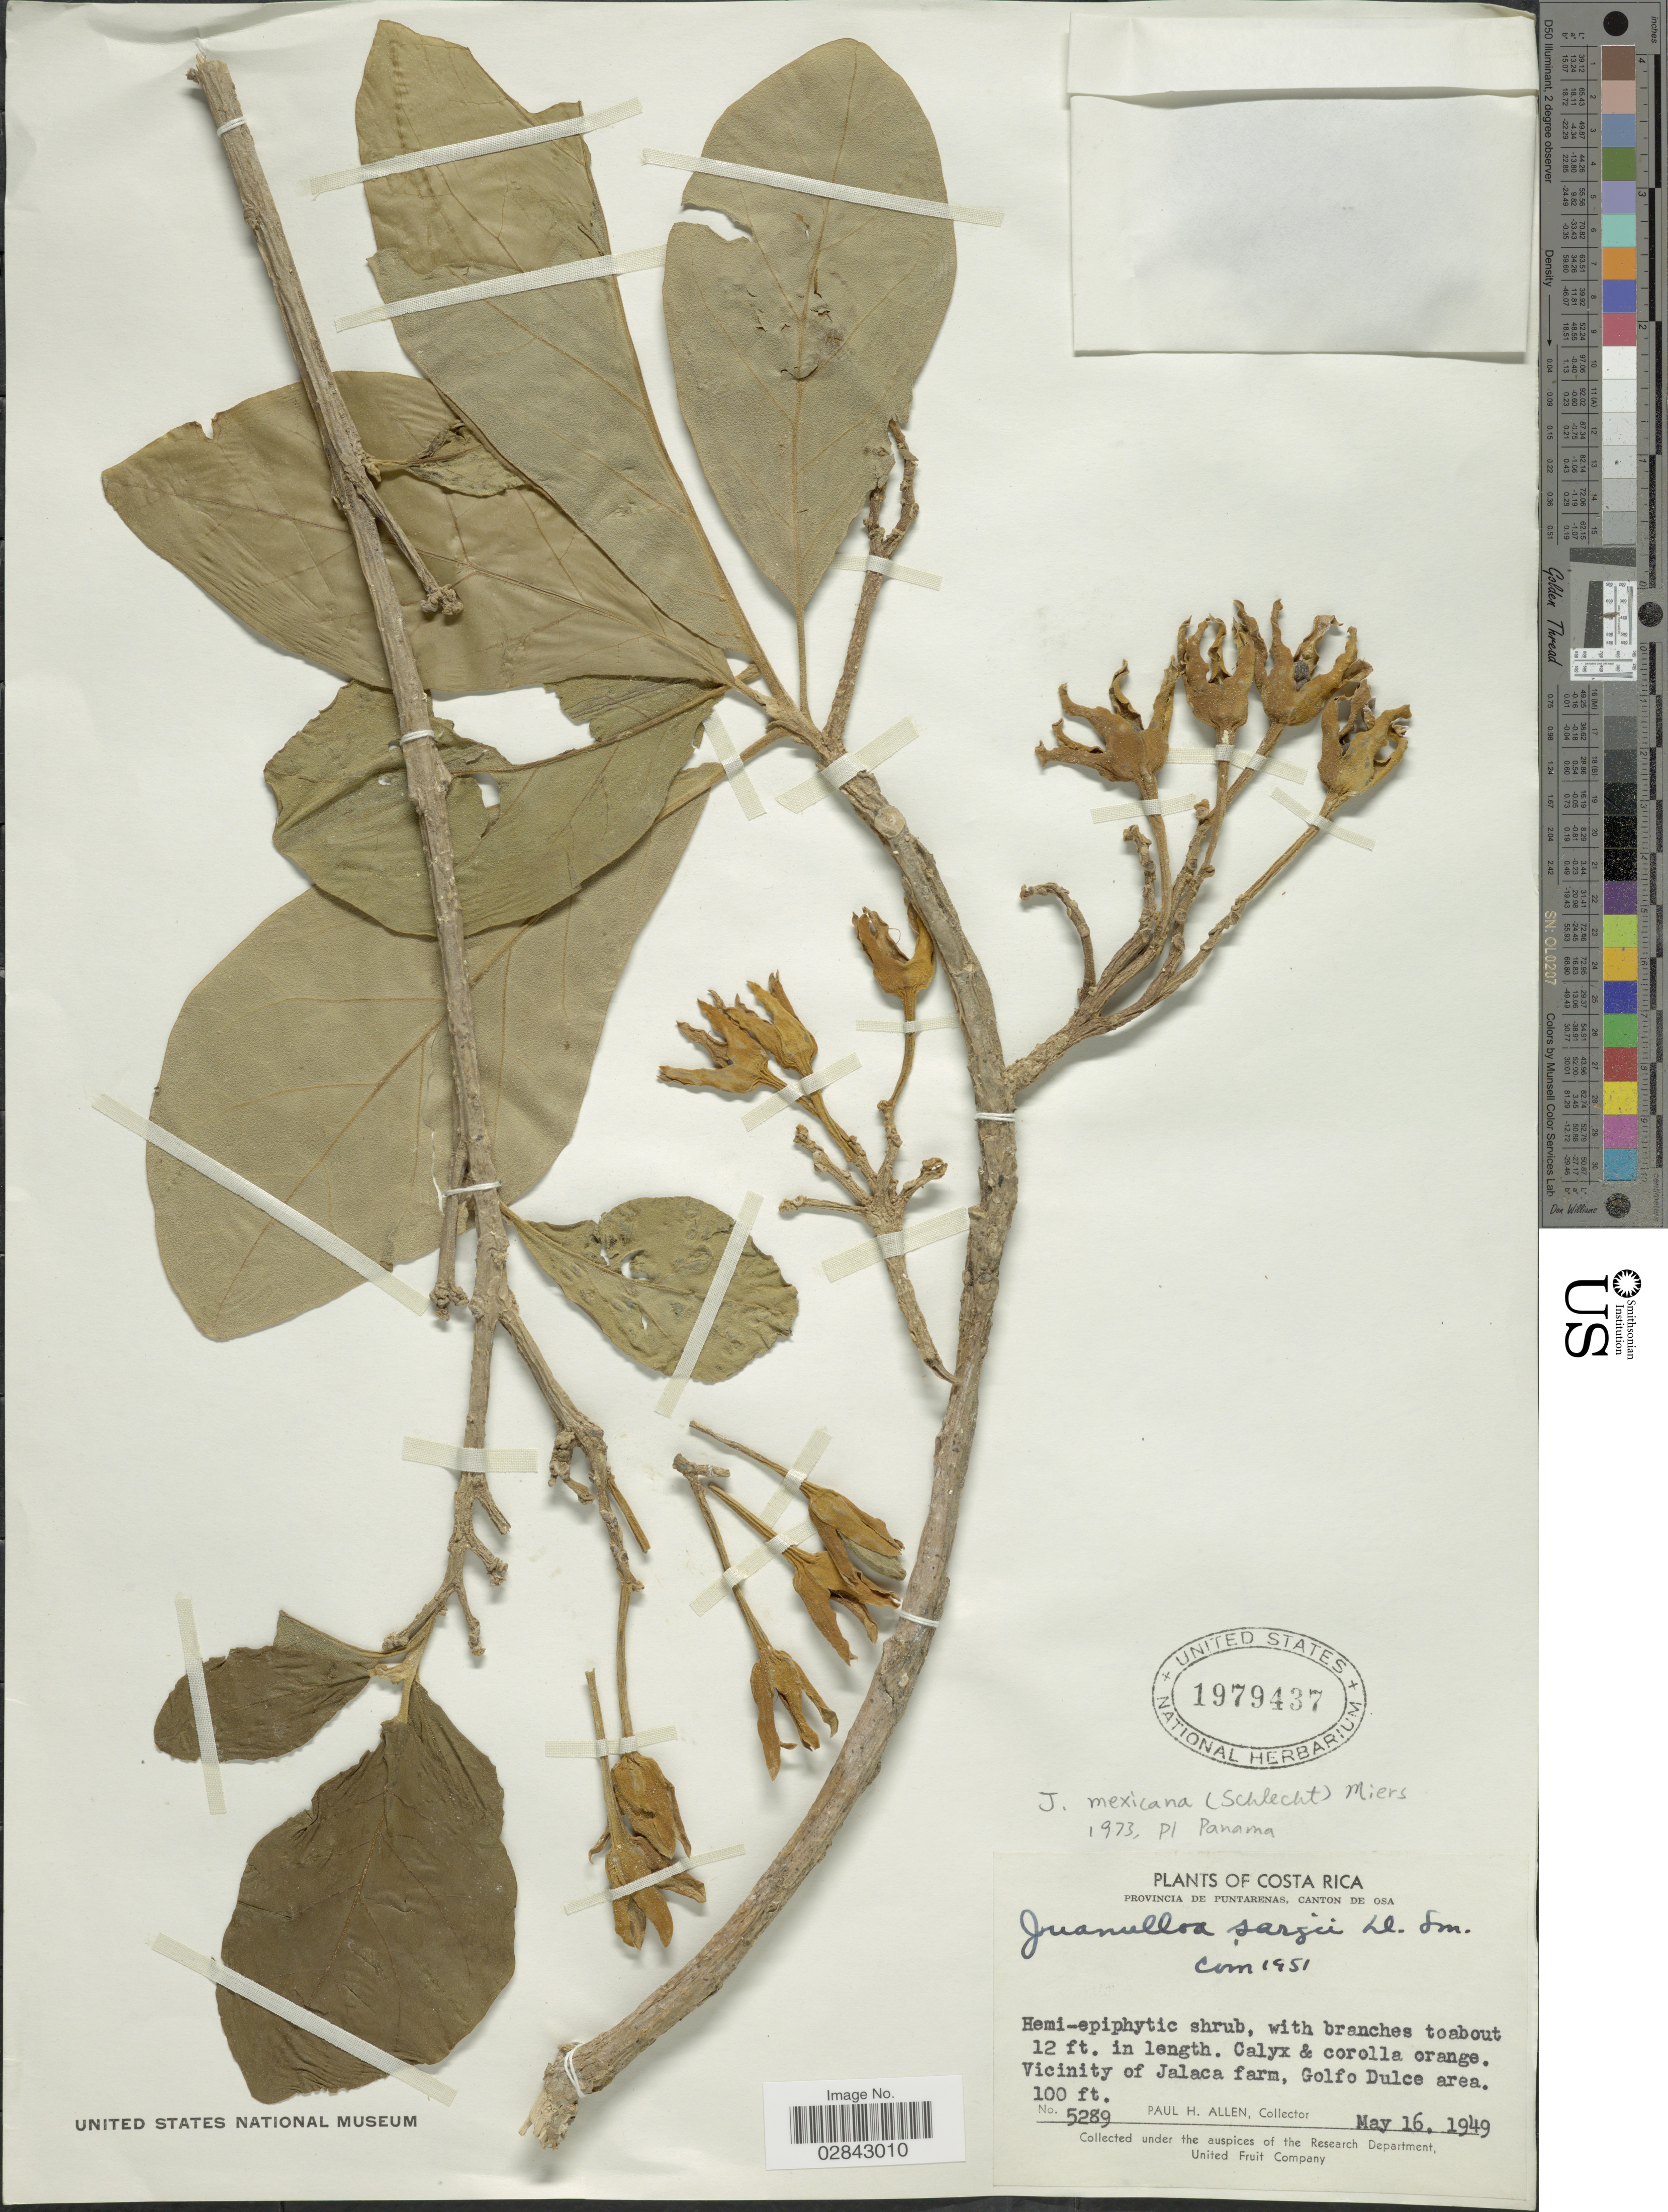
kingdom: Plantae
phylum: Tracheophyta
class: Magnoliopsida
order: Solanales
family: Solanaceae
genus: Juanulloa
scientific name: Juanulloa mexicana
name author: Miers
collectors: P. H. Allen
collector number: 5289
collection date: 1949-05-16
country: Costa Rica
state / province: Puntarenas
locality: Canton de Osa, Vicinity of Jalaca farm, Golfo Dulce area.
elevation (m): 30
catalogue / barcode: US 1979437